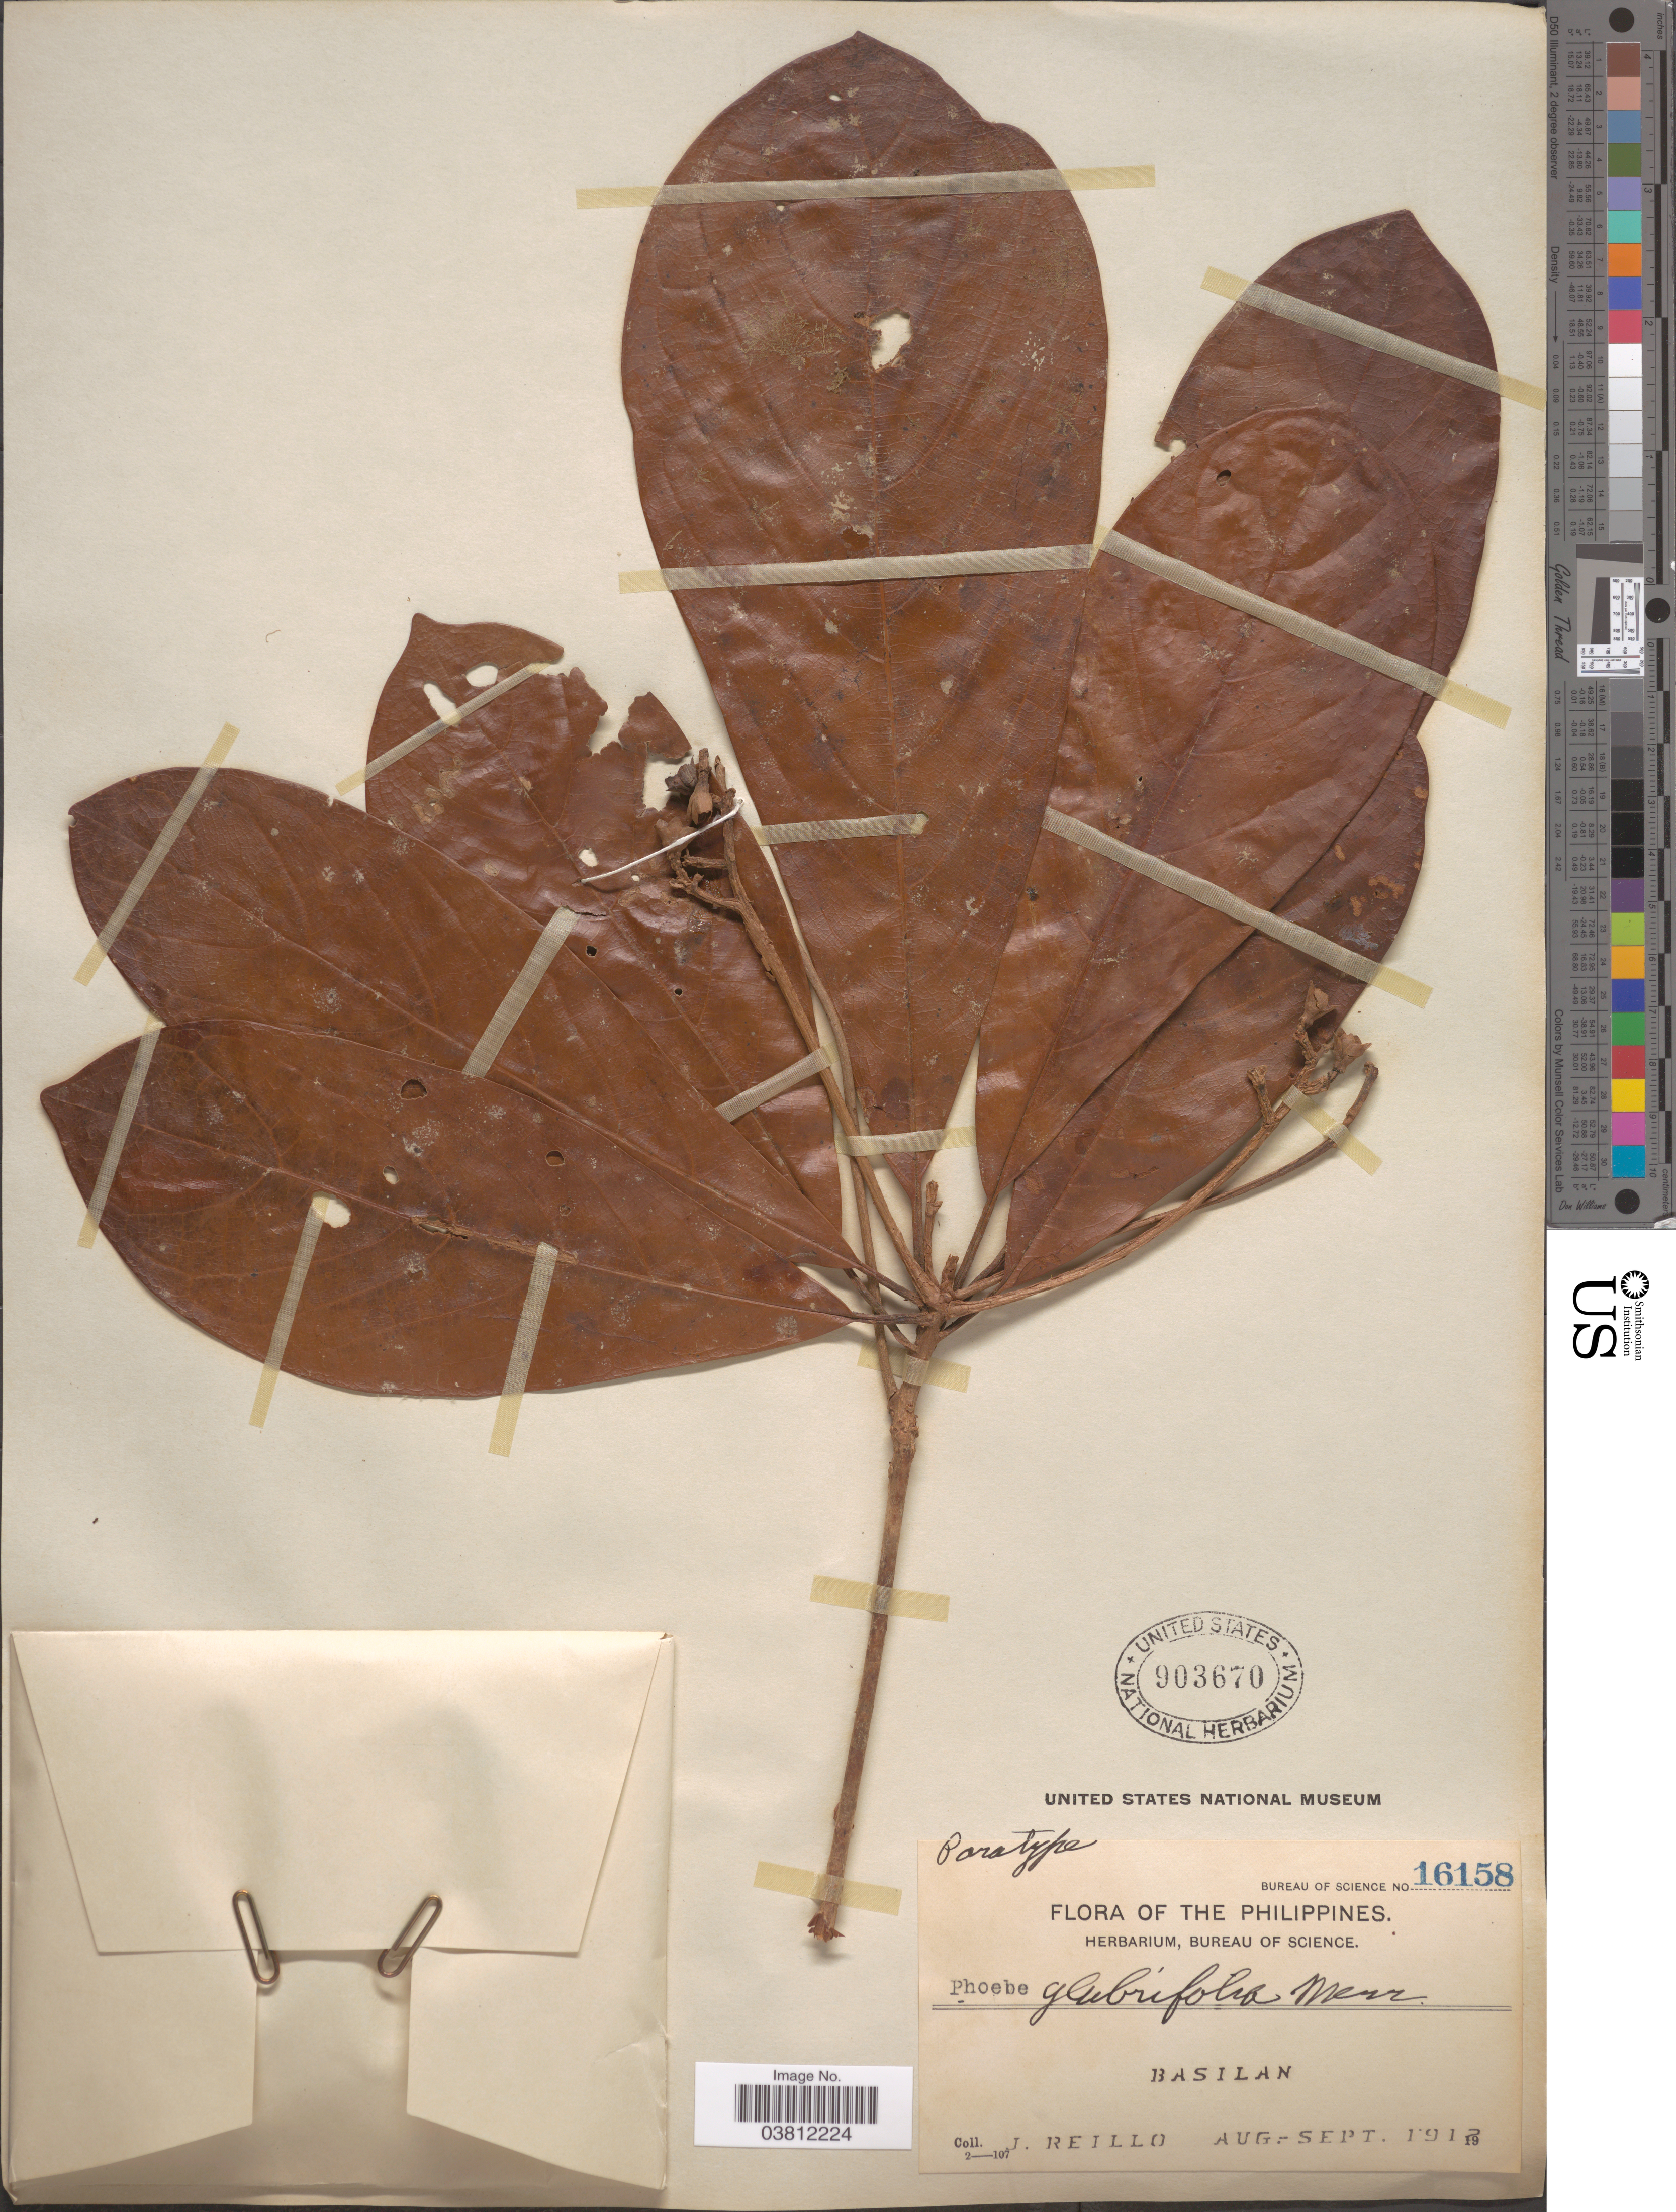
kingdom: Plantae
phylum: Tracheophyta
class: Magnoliopsida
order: Laurales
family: Lauraceae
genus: Phoebe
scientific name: Phoebe glabrifolia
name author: Merr.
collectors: J. Reillo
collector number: Bureau of Science 16158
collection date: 1912-08/1912-09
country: Philippines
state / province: Muslim Mindanao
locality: Basilan.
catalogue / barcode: US 903670